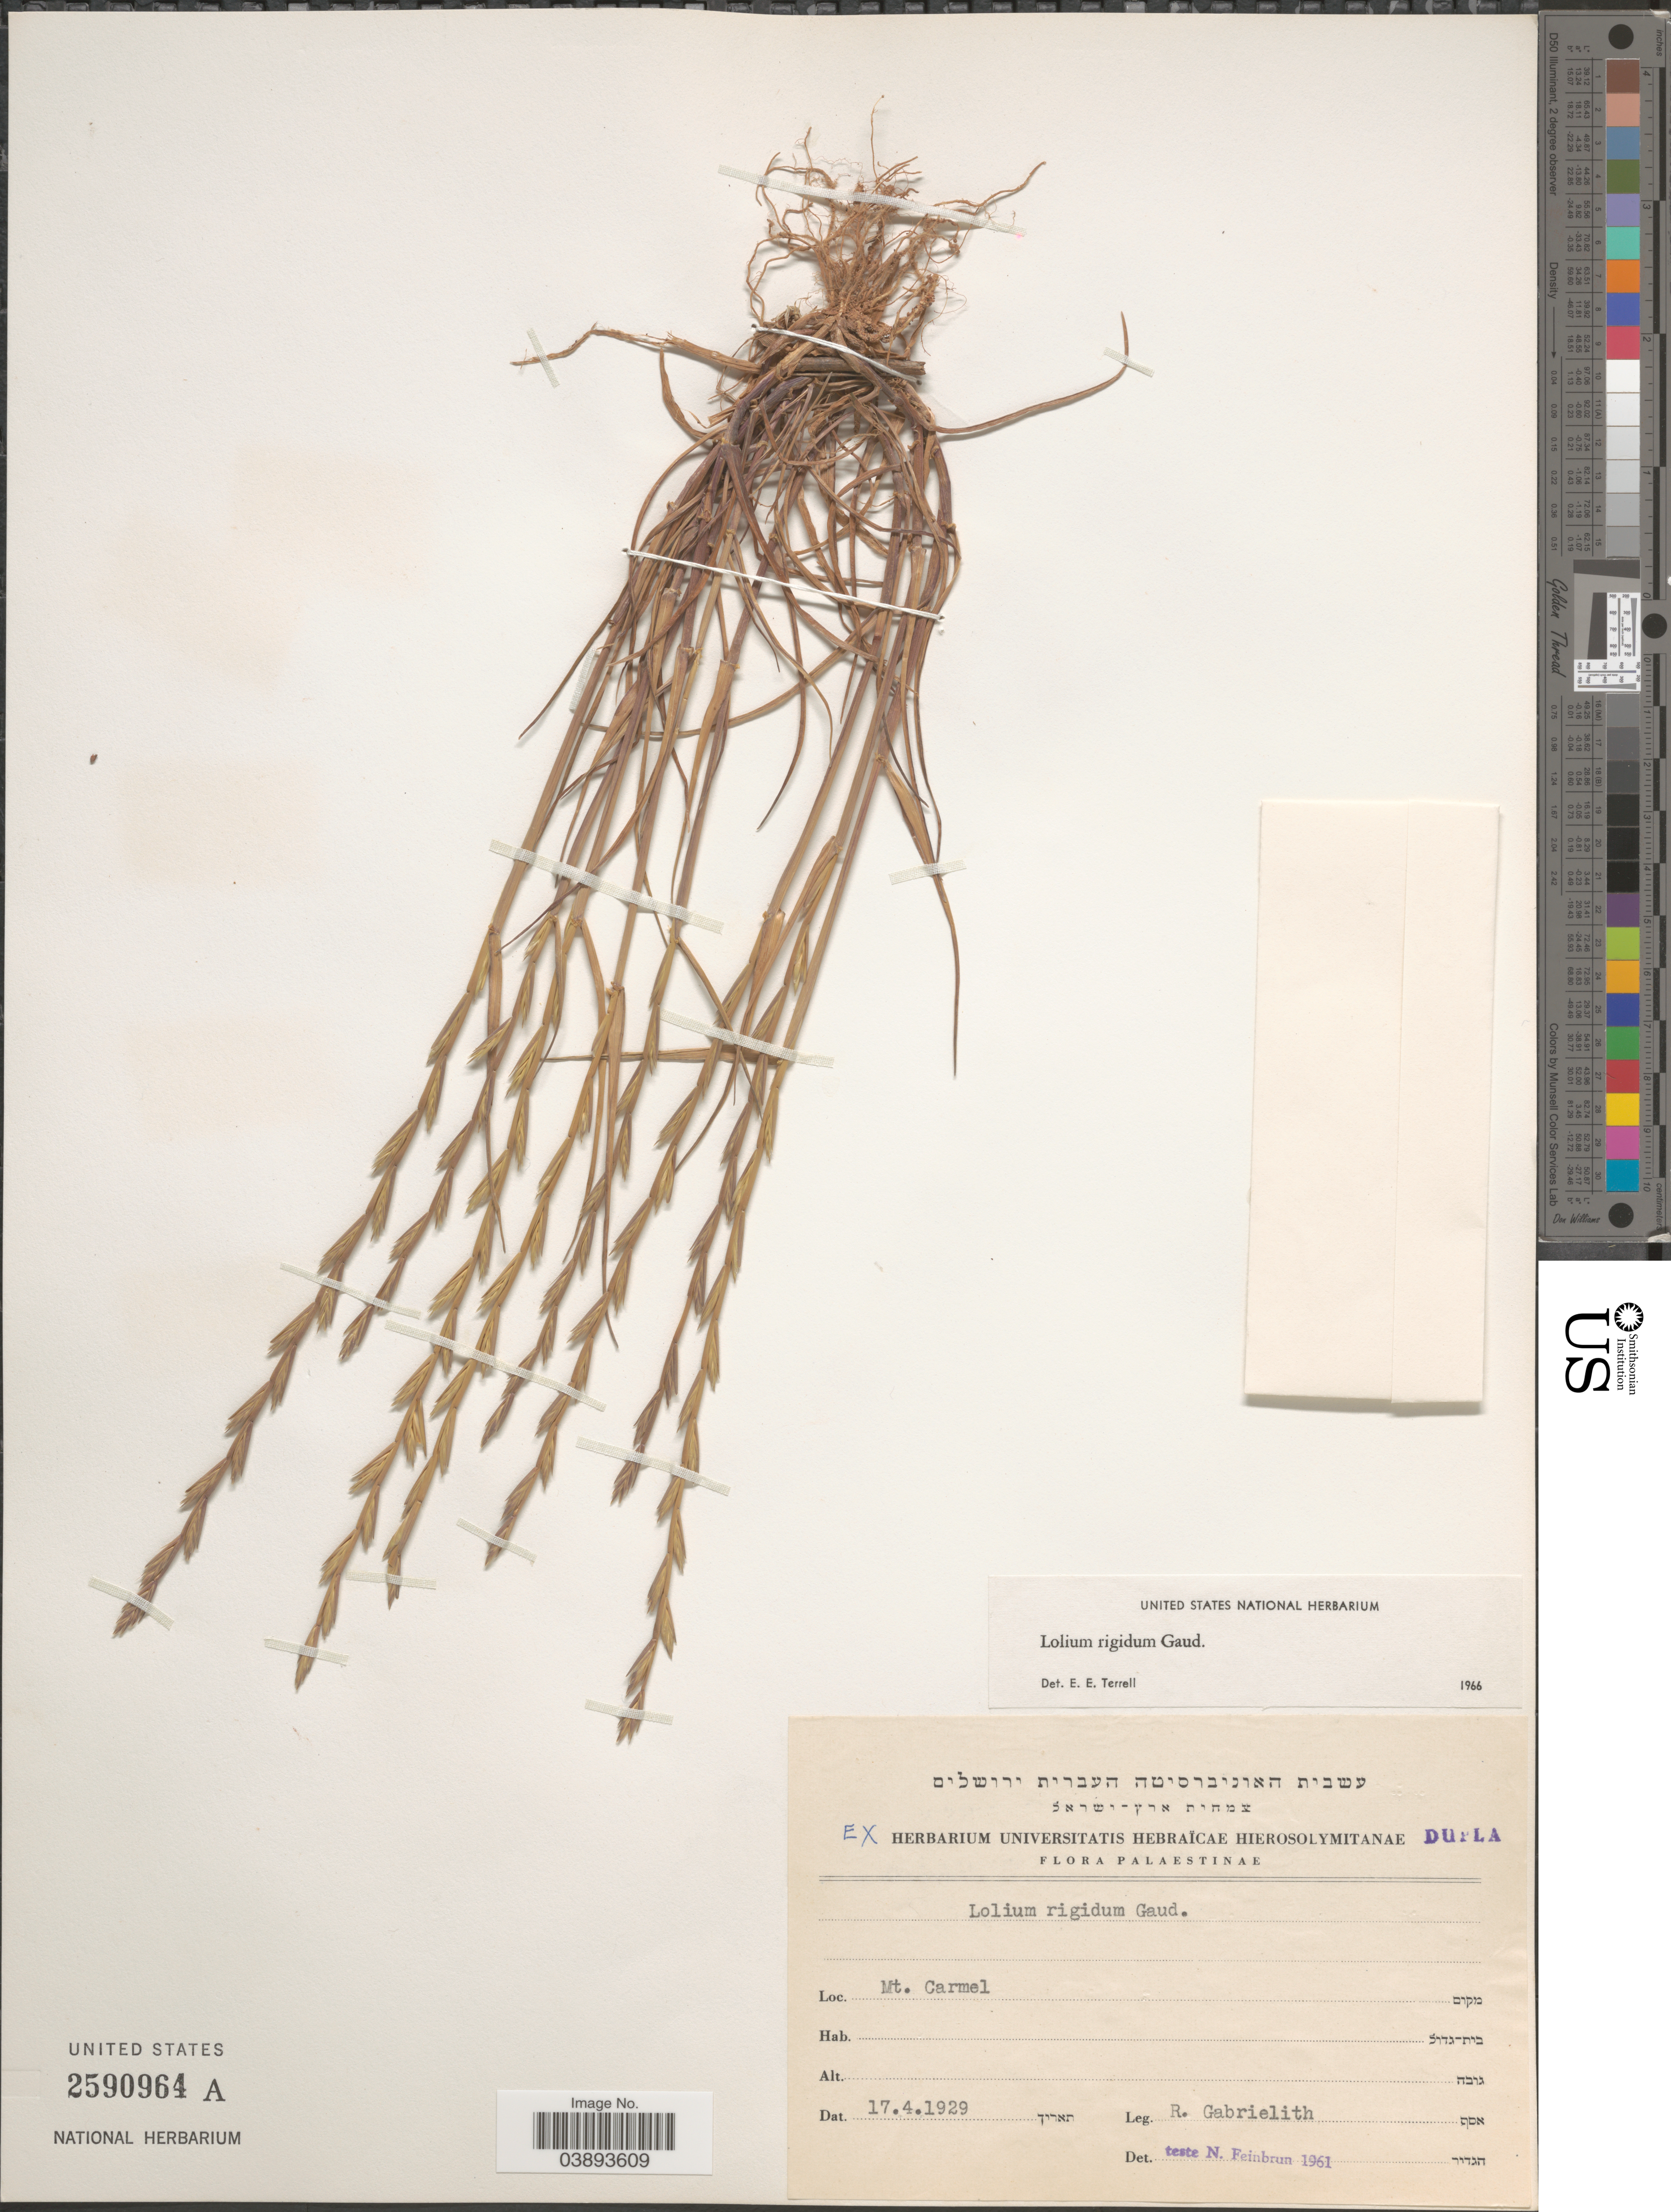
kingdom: Plantae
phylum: Tracheophyta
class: Liliopsida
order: Poales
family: Poaceae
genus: Lolium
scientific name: Lolium rigidum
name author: Gaudin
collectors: R. Gabrielith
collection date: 1929-04-17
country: Israel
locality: Palaestinae. Mt. Carmel.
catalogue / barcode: US 2590964A